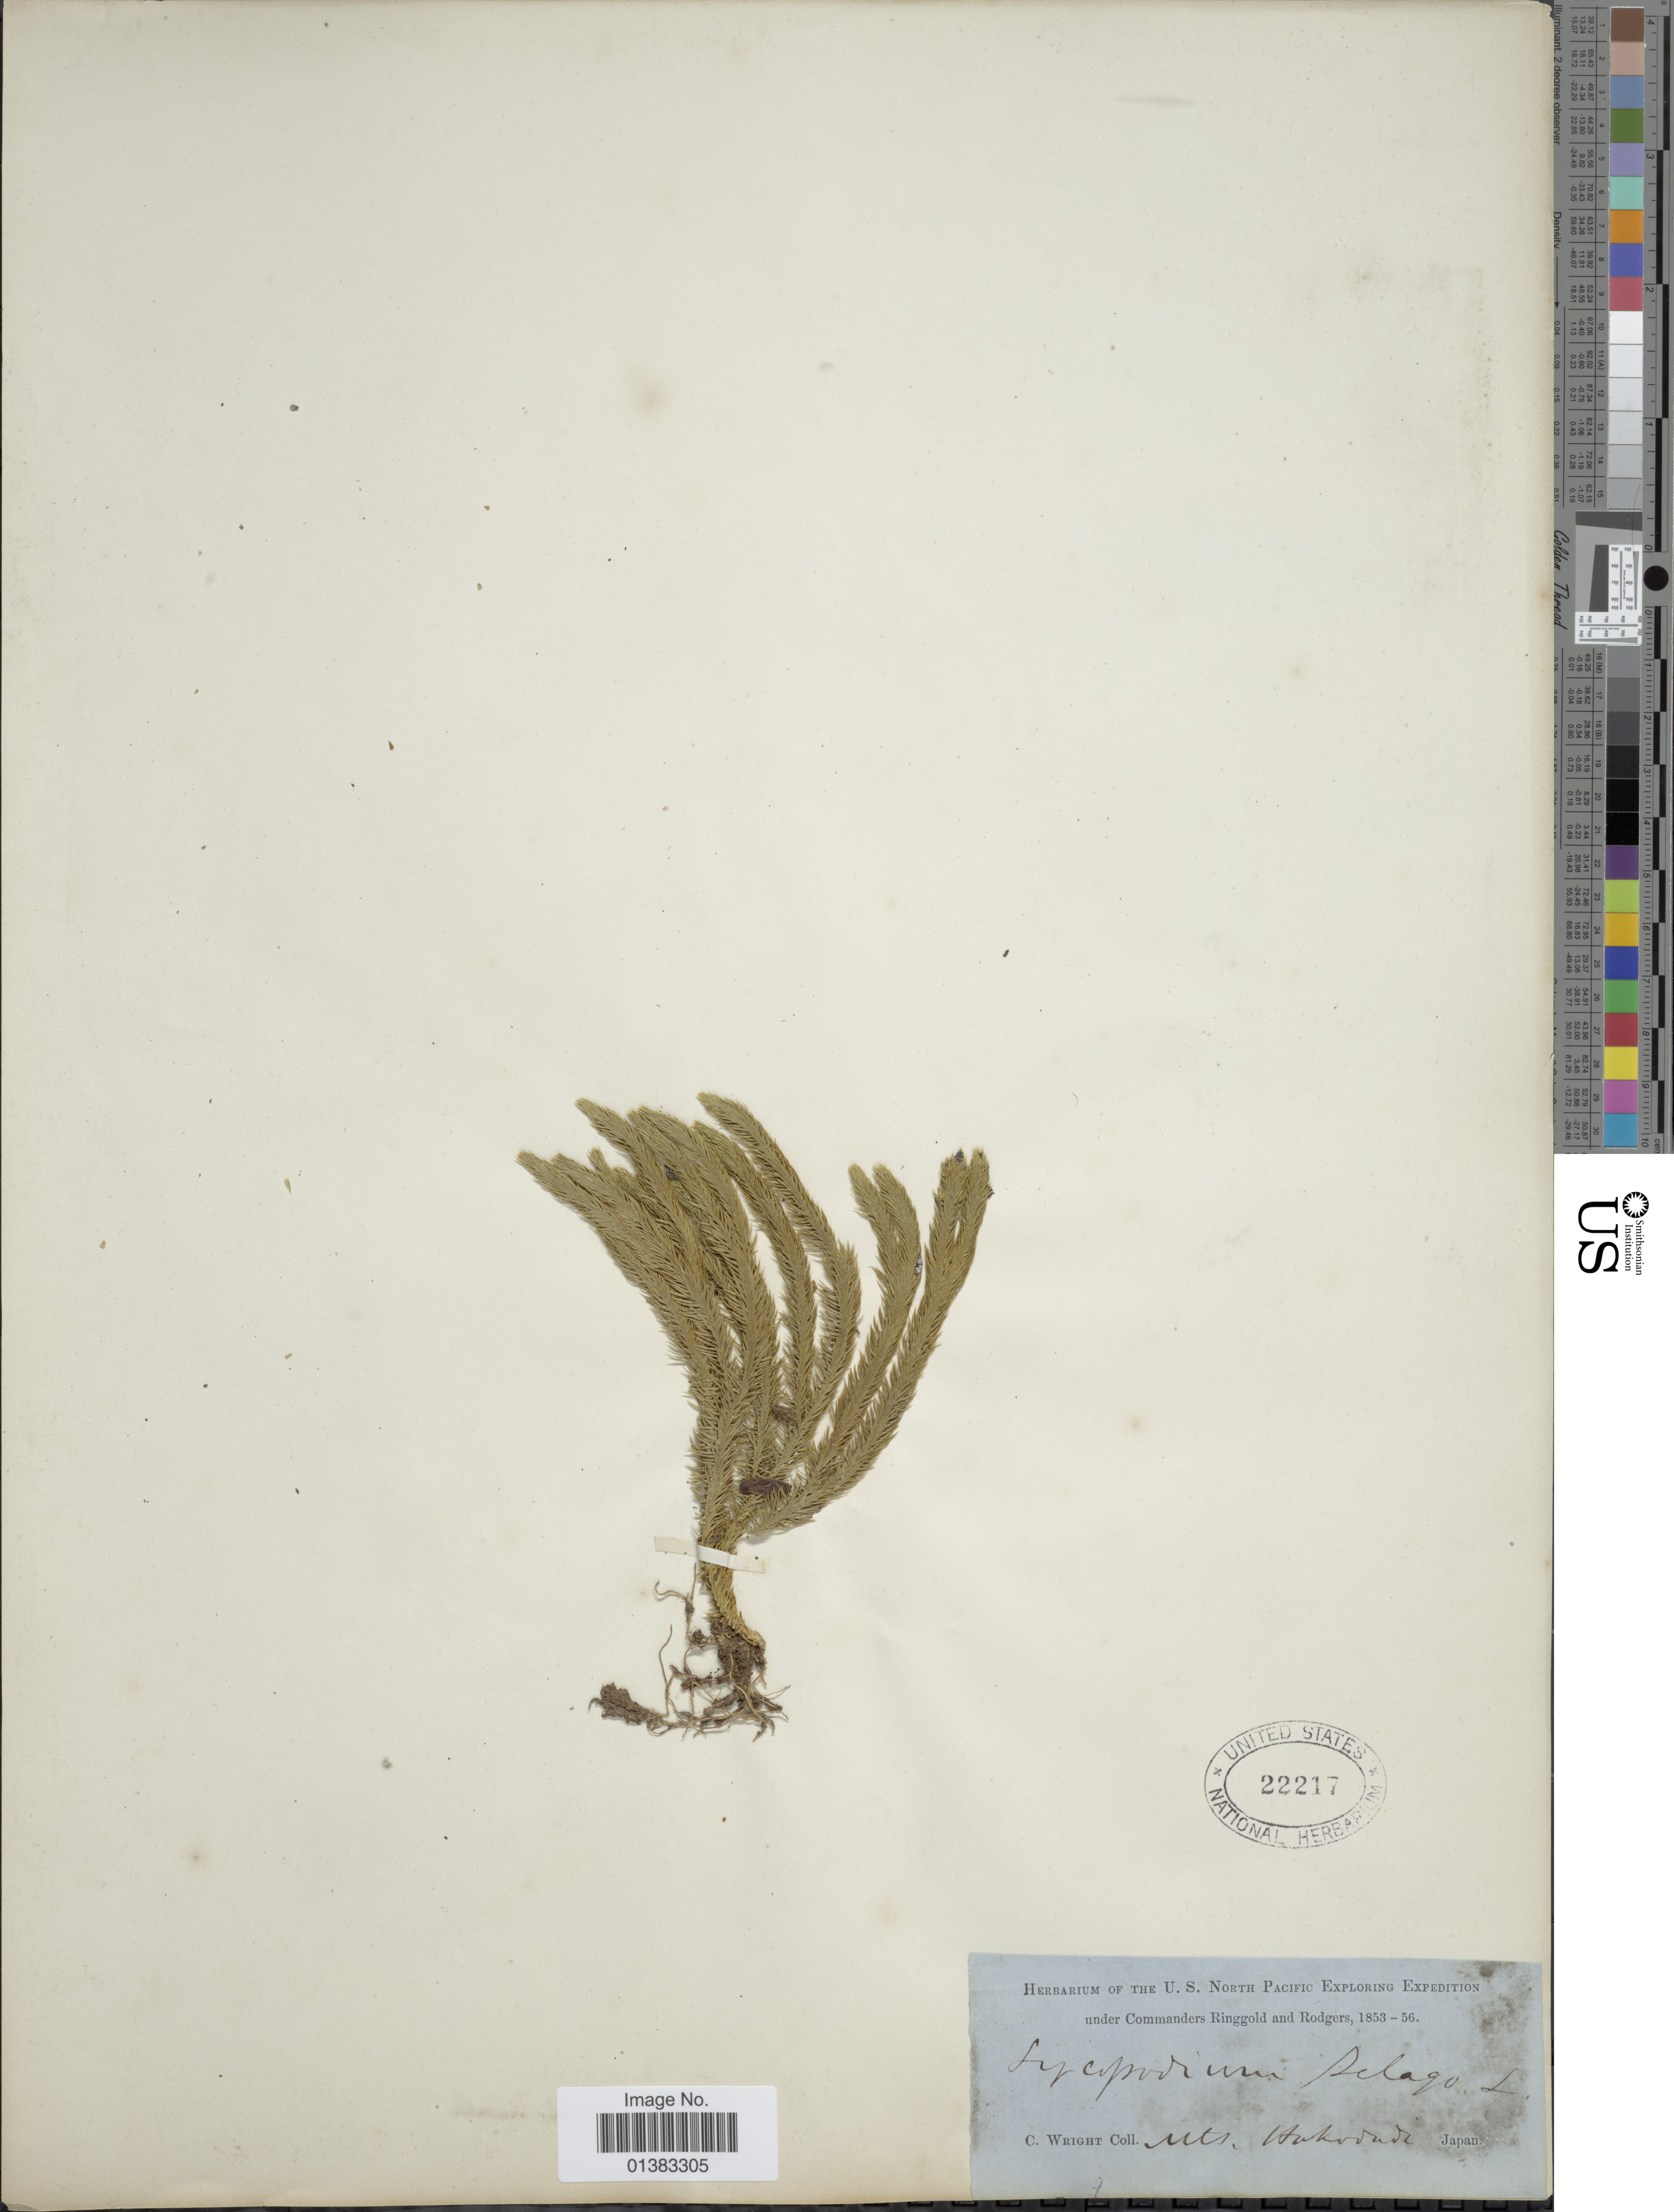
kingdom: Plantae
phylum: Tracheophyta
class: Lycopodiopsida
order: Lycopodiales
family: Lycopodiaceae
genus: Huperzia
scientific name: Huperzia selago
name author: (L.) Bernh. ex Schrank & Mart.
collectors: C. Wright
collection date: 1853/1856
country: Japan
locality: Mts. Hakodate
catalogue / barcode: US 22217